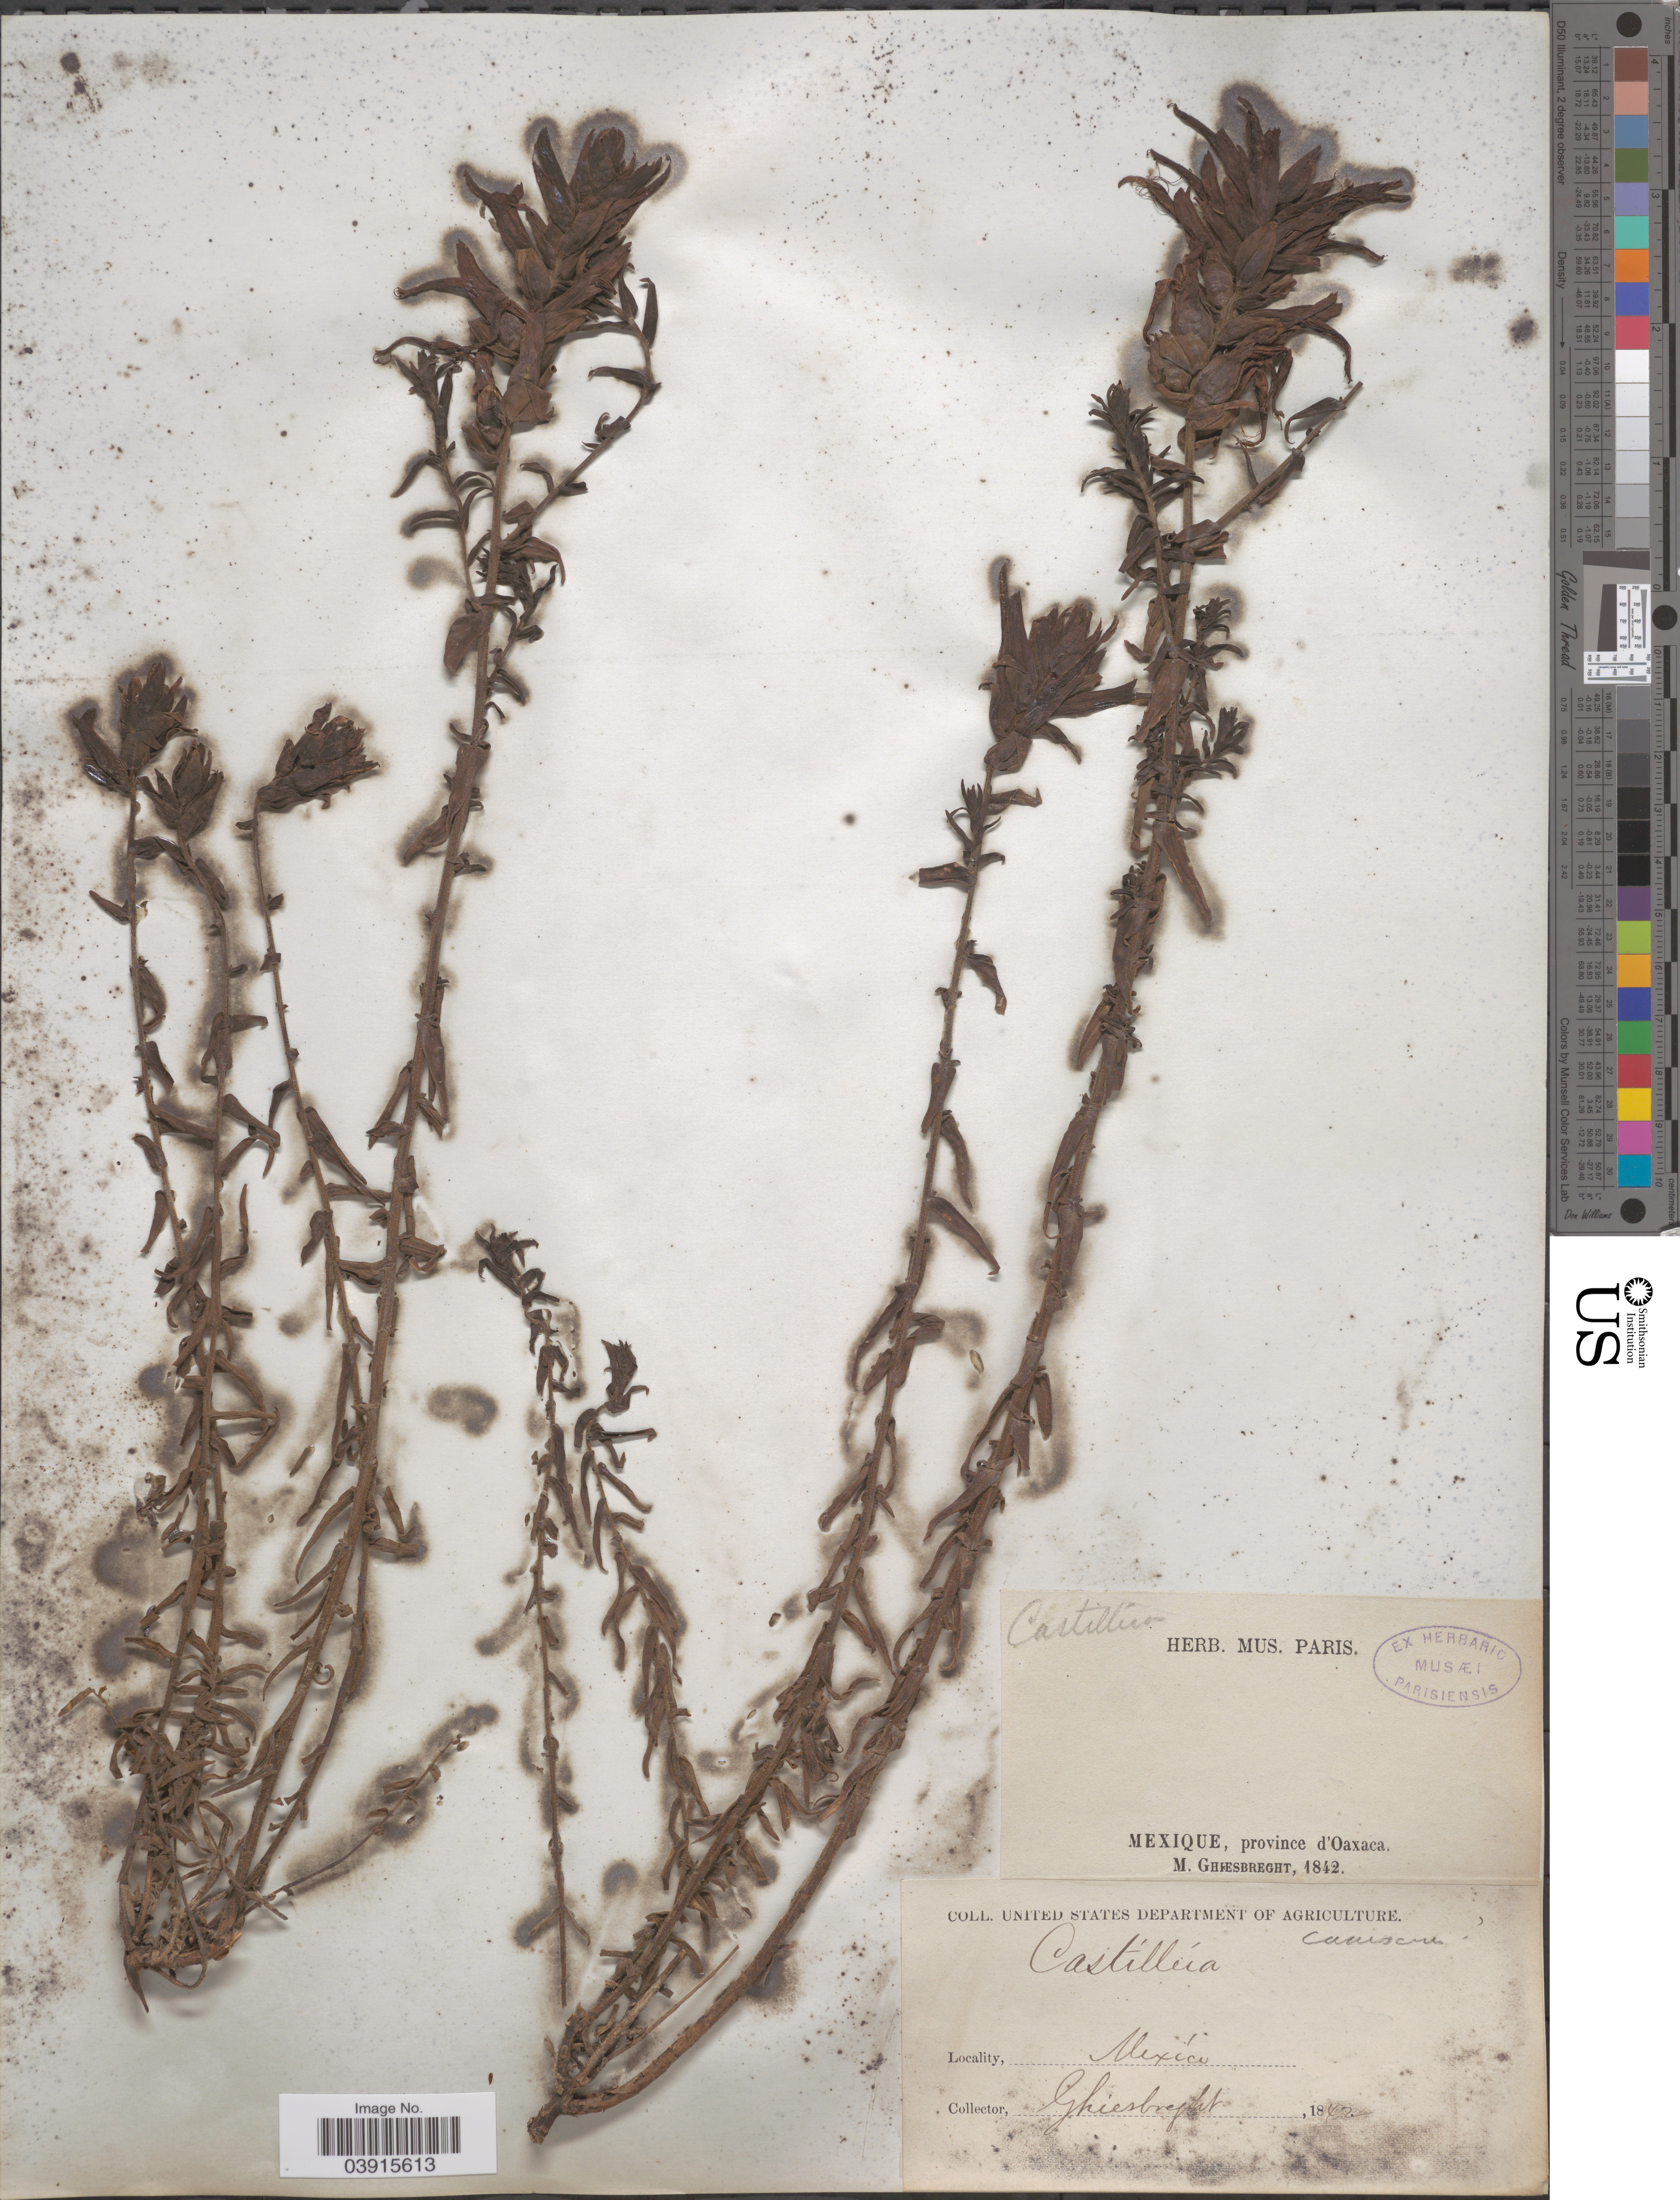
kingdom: Plantae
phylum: Tracheophyta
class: Magnoliopsida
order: Lamiales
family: Orobanchaceae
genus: Castilleja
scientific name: Castilleja tenuiflora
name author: Benth.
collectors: M. Ghiesbreght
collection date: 1842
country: Mexico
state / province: Oaxaca